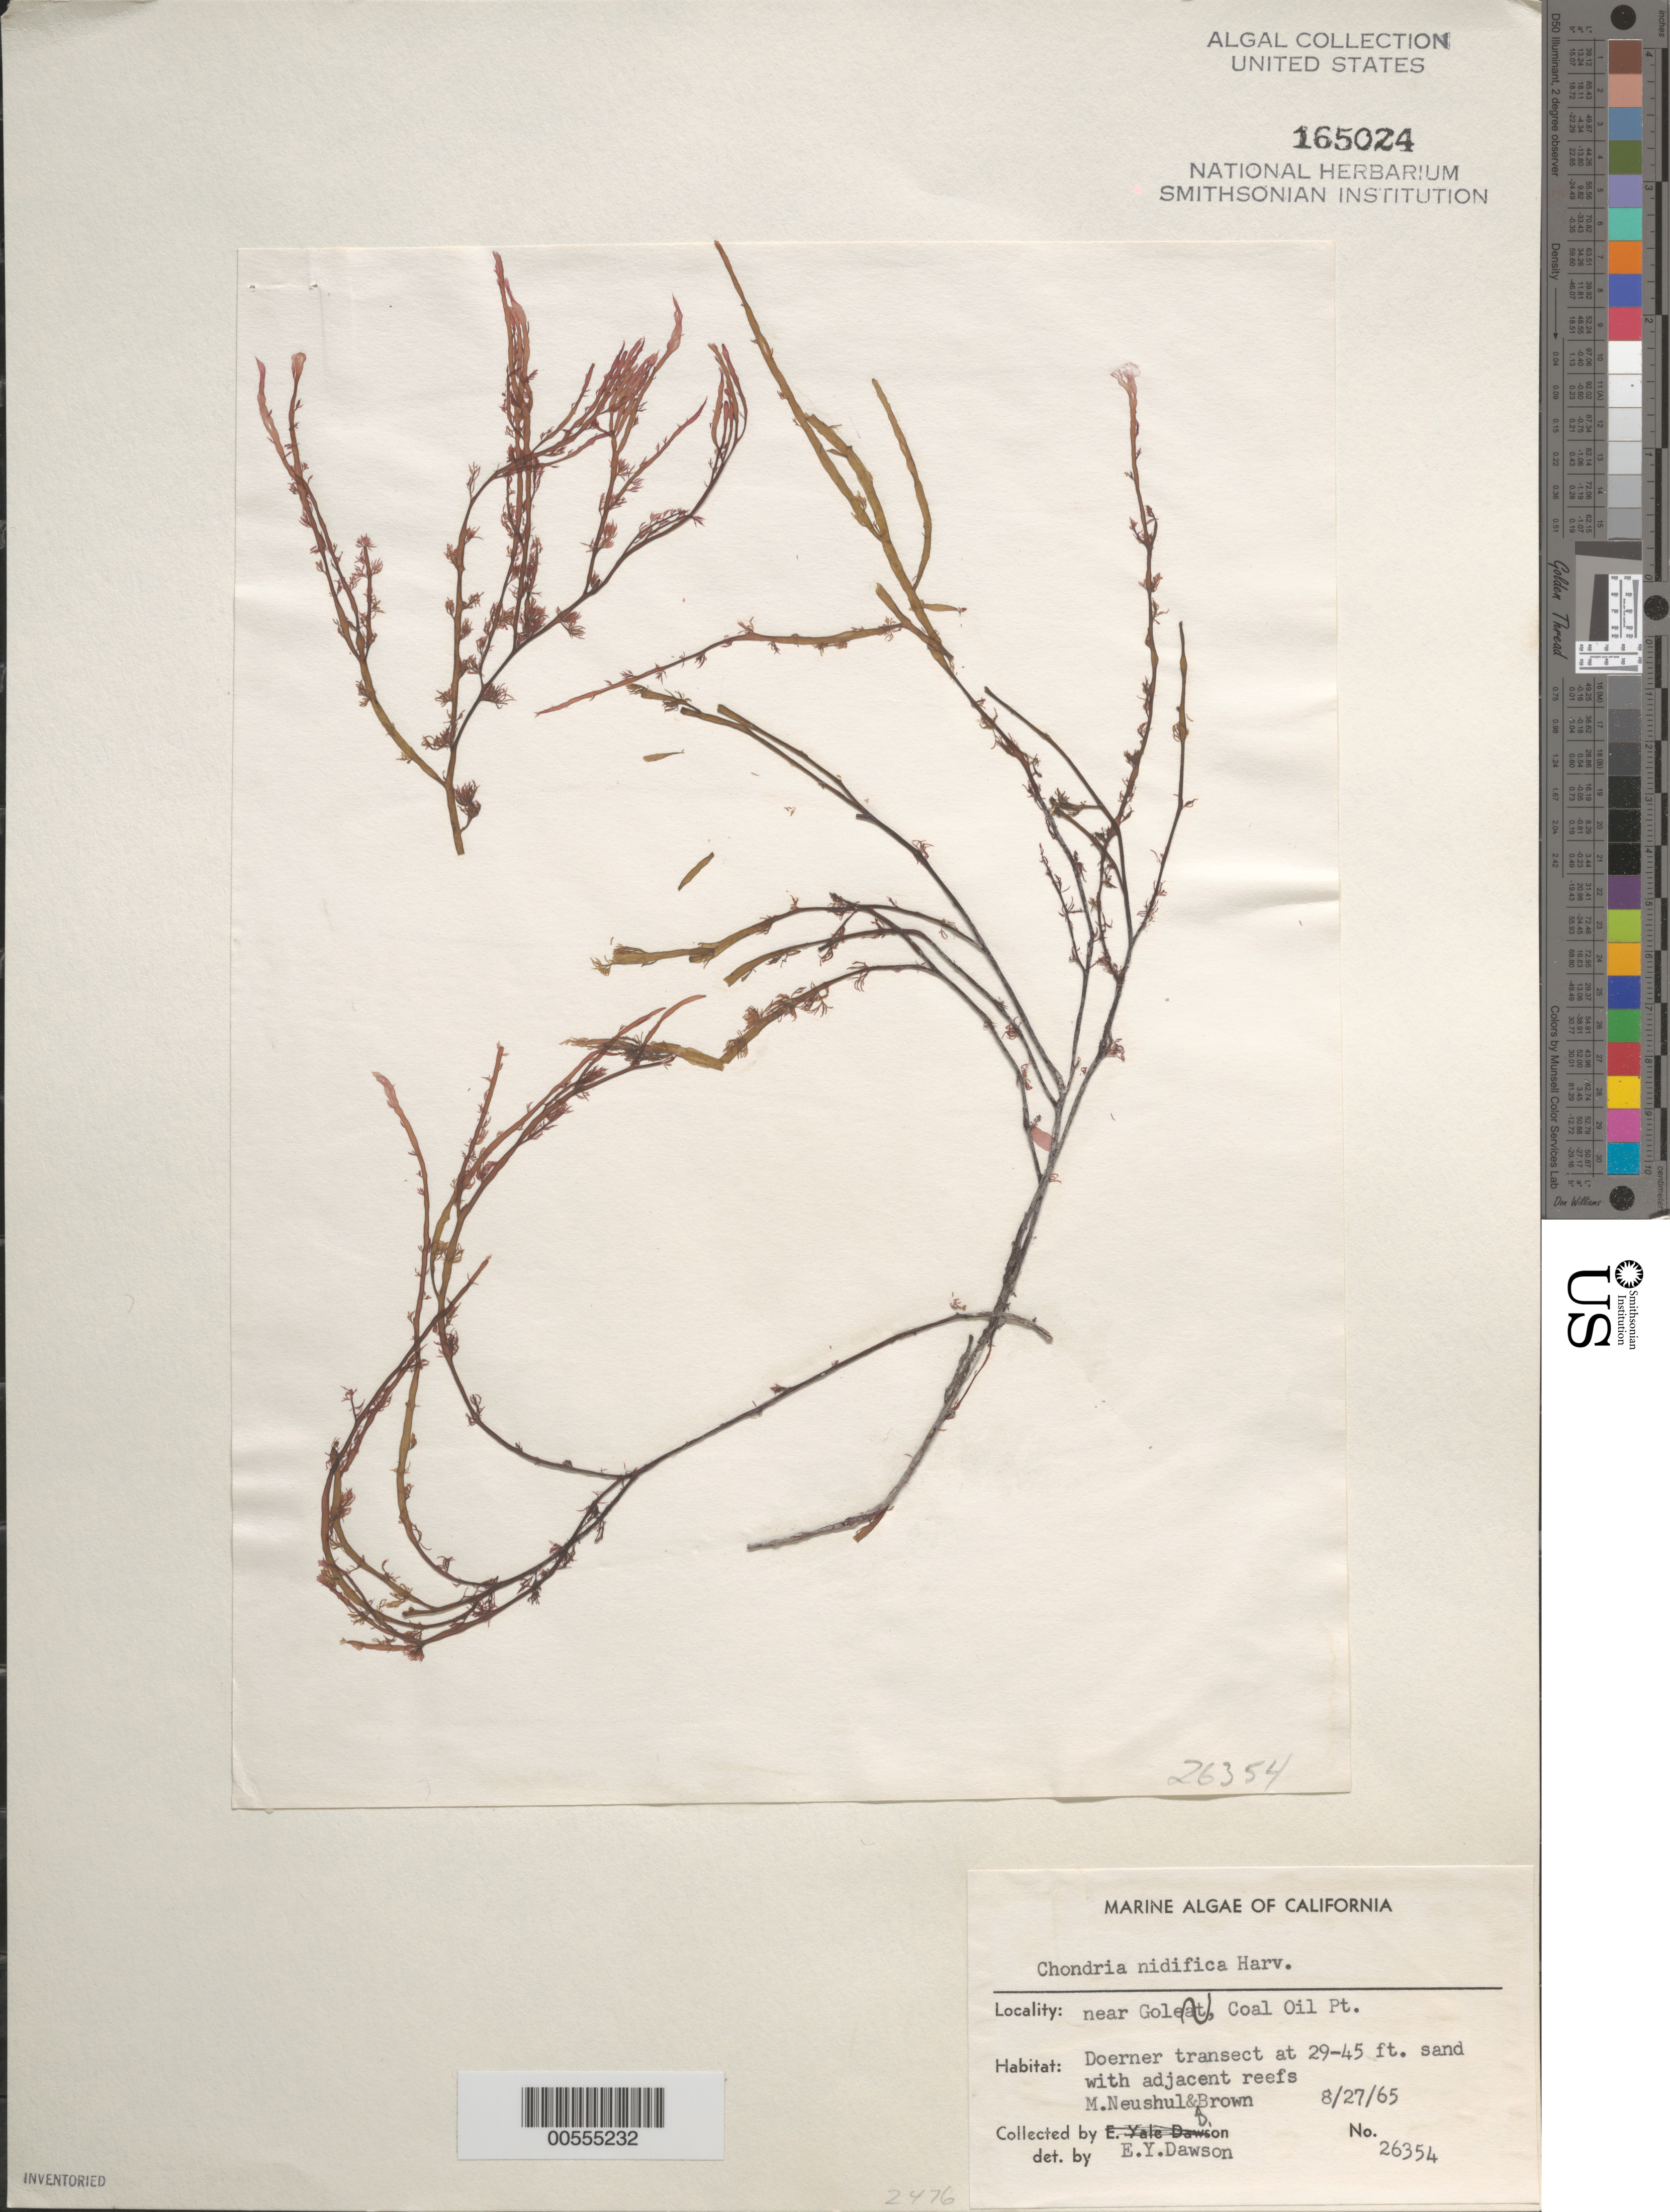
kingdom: Plantae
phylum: Rhodophyta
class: Florideophyceae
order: Ceramiales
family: Rhodomelaceae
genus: Neochondria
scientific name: Neochondria nidifica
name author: (Harvey) Sutti et al.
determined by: Algae name updating Project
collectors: M. Neushul & D. Brown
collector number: EYD 26354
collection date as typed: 27 Aug 1965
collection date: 1965-08-27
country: United States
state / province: California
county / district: Santa Barbara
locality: Coal Oil Point, near Goleta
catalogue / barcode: US 165024